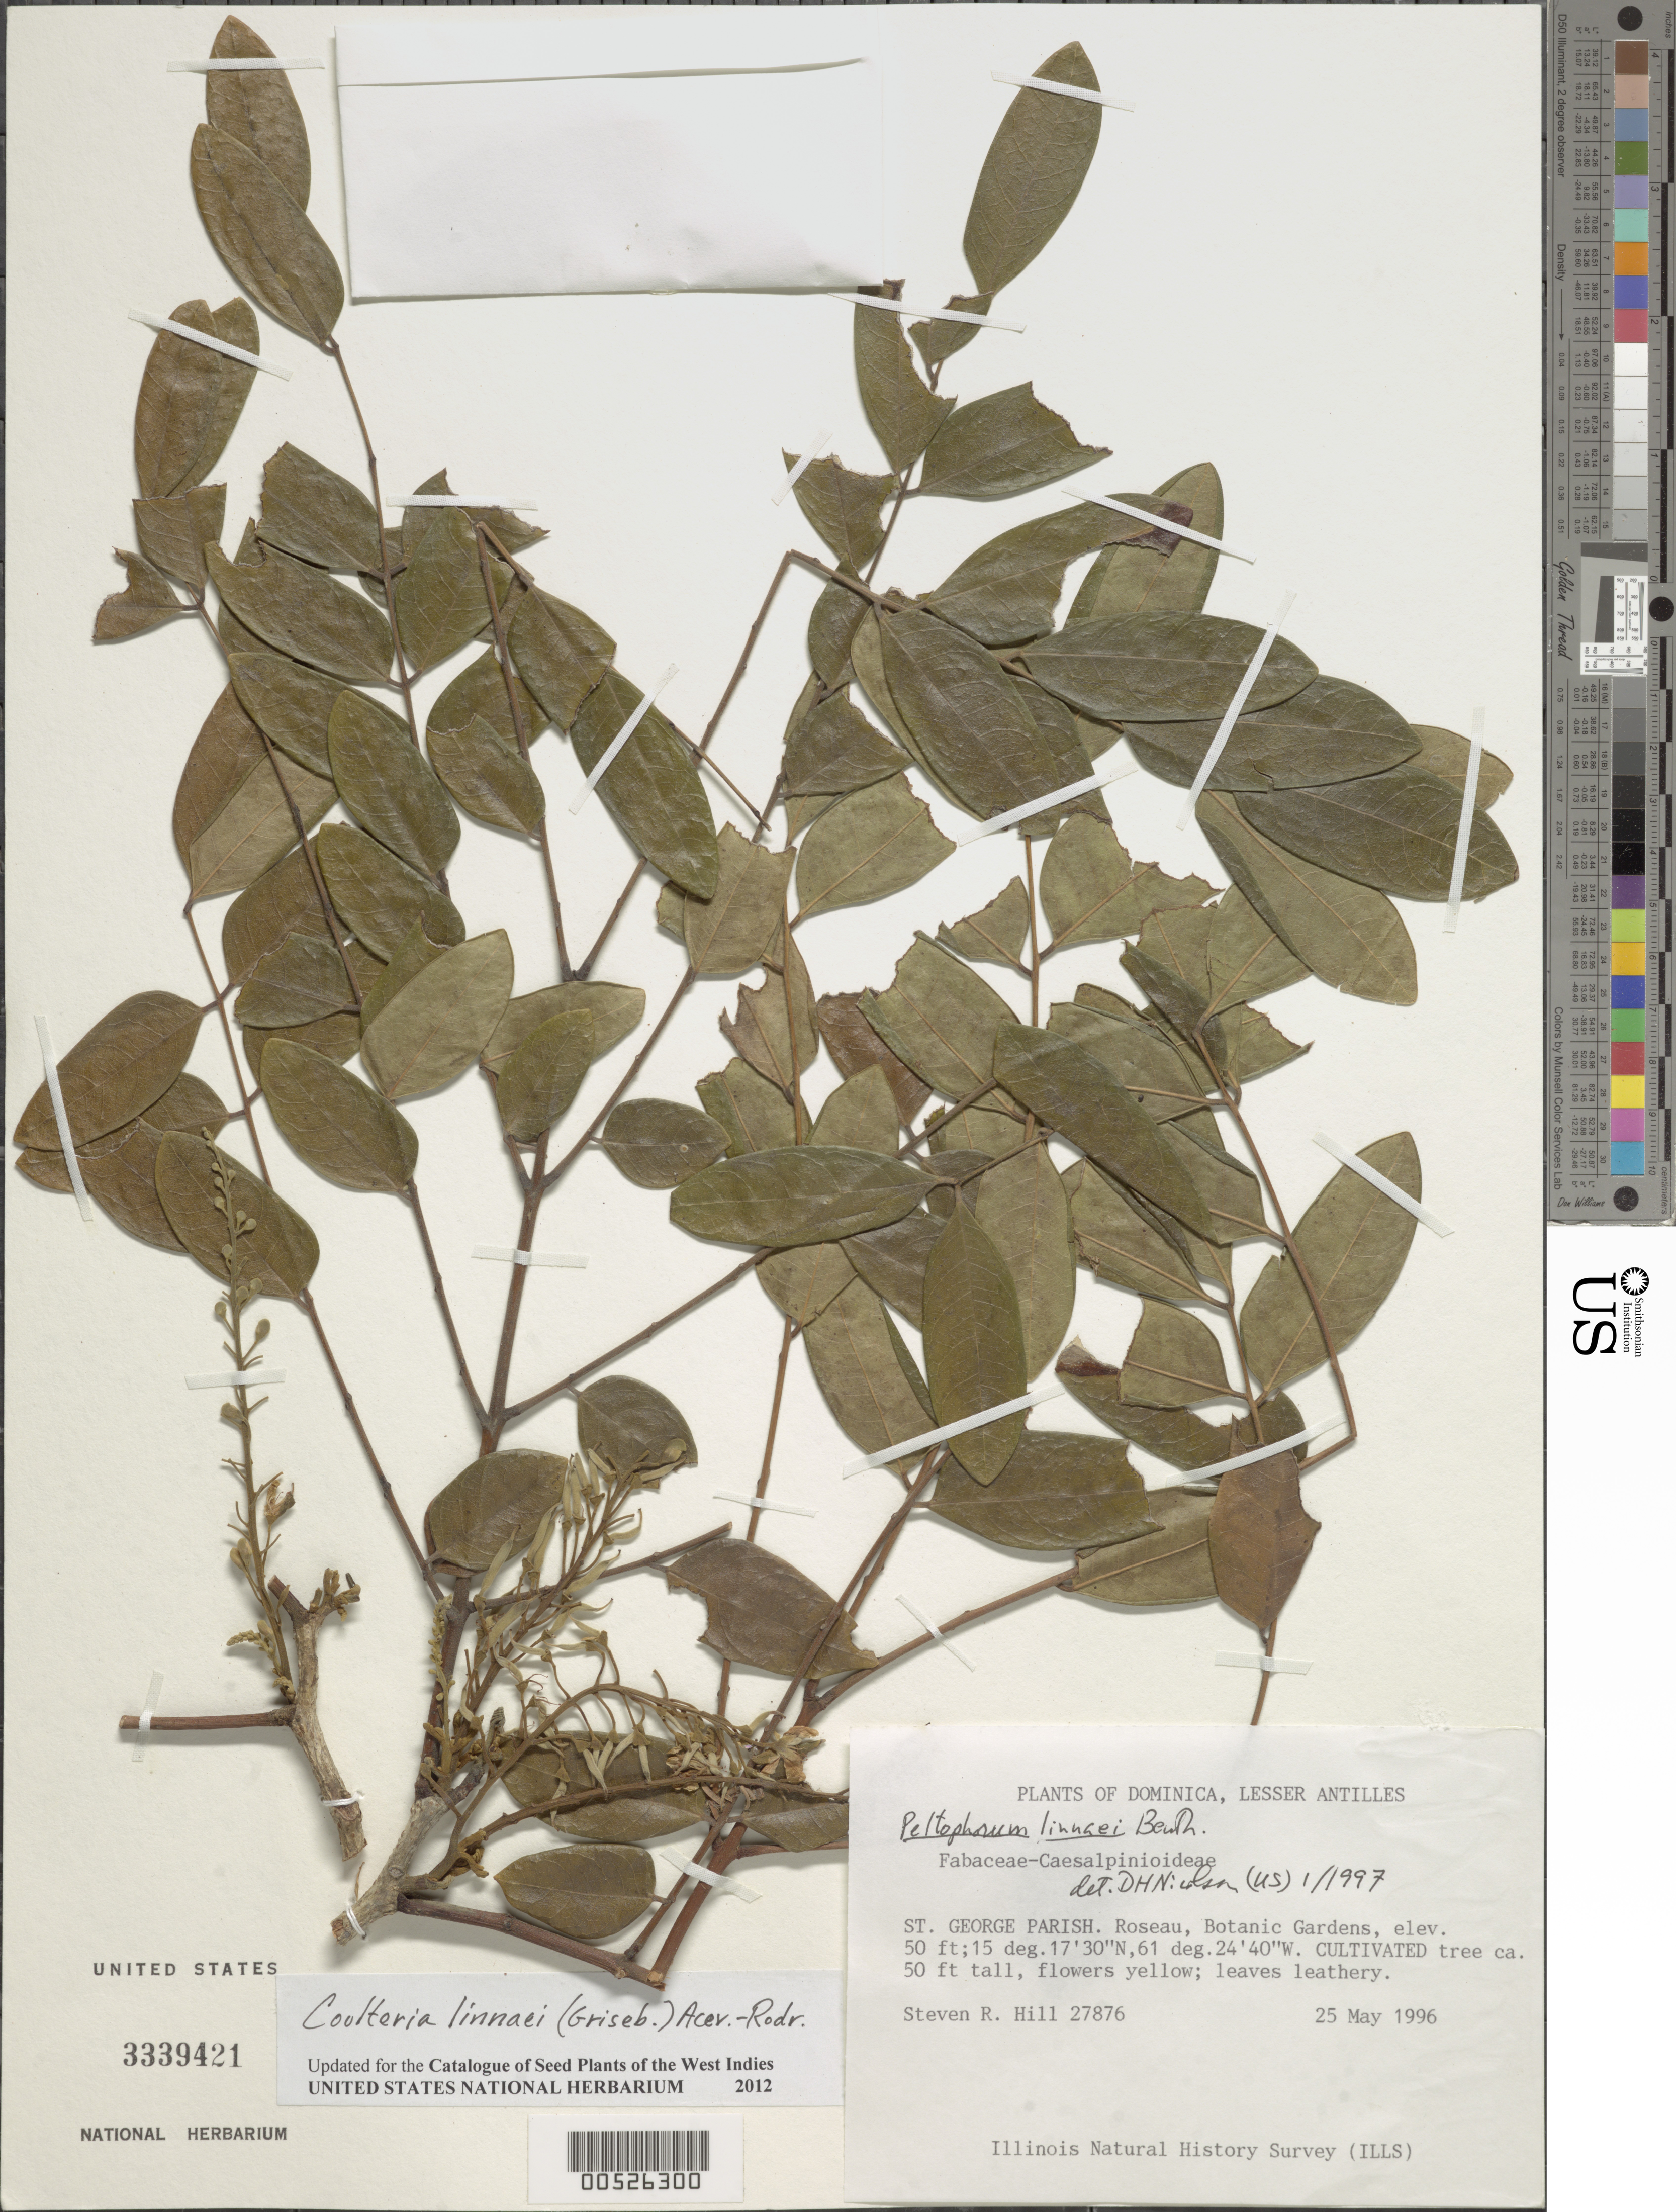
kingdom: Plantae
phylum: Tracheophyta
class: Magnoliopsida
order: Fabales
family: Fabaceae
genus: Coulteria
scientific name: Coulteria linnaei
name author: (Griseb.) Acev.-Rodr.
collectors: S. R. Hill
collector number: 27876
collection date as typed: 25 May 1996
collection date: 1996-05-25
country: Dominica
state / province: St. George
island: Dominica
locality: Roseau, botanic gardens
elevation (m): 15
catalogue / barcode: US 3339421